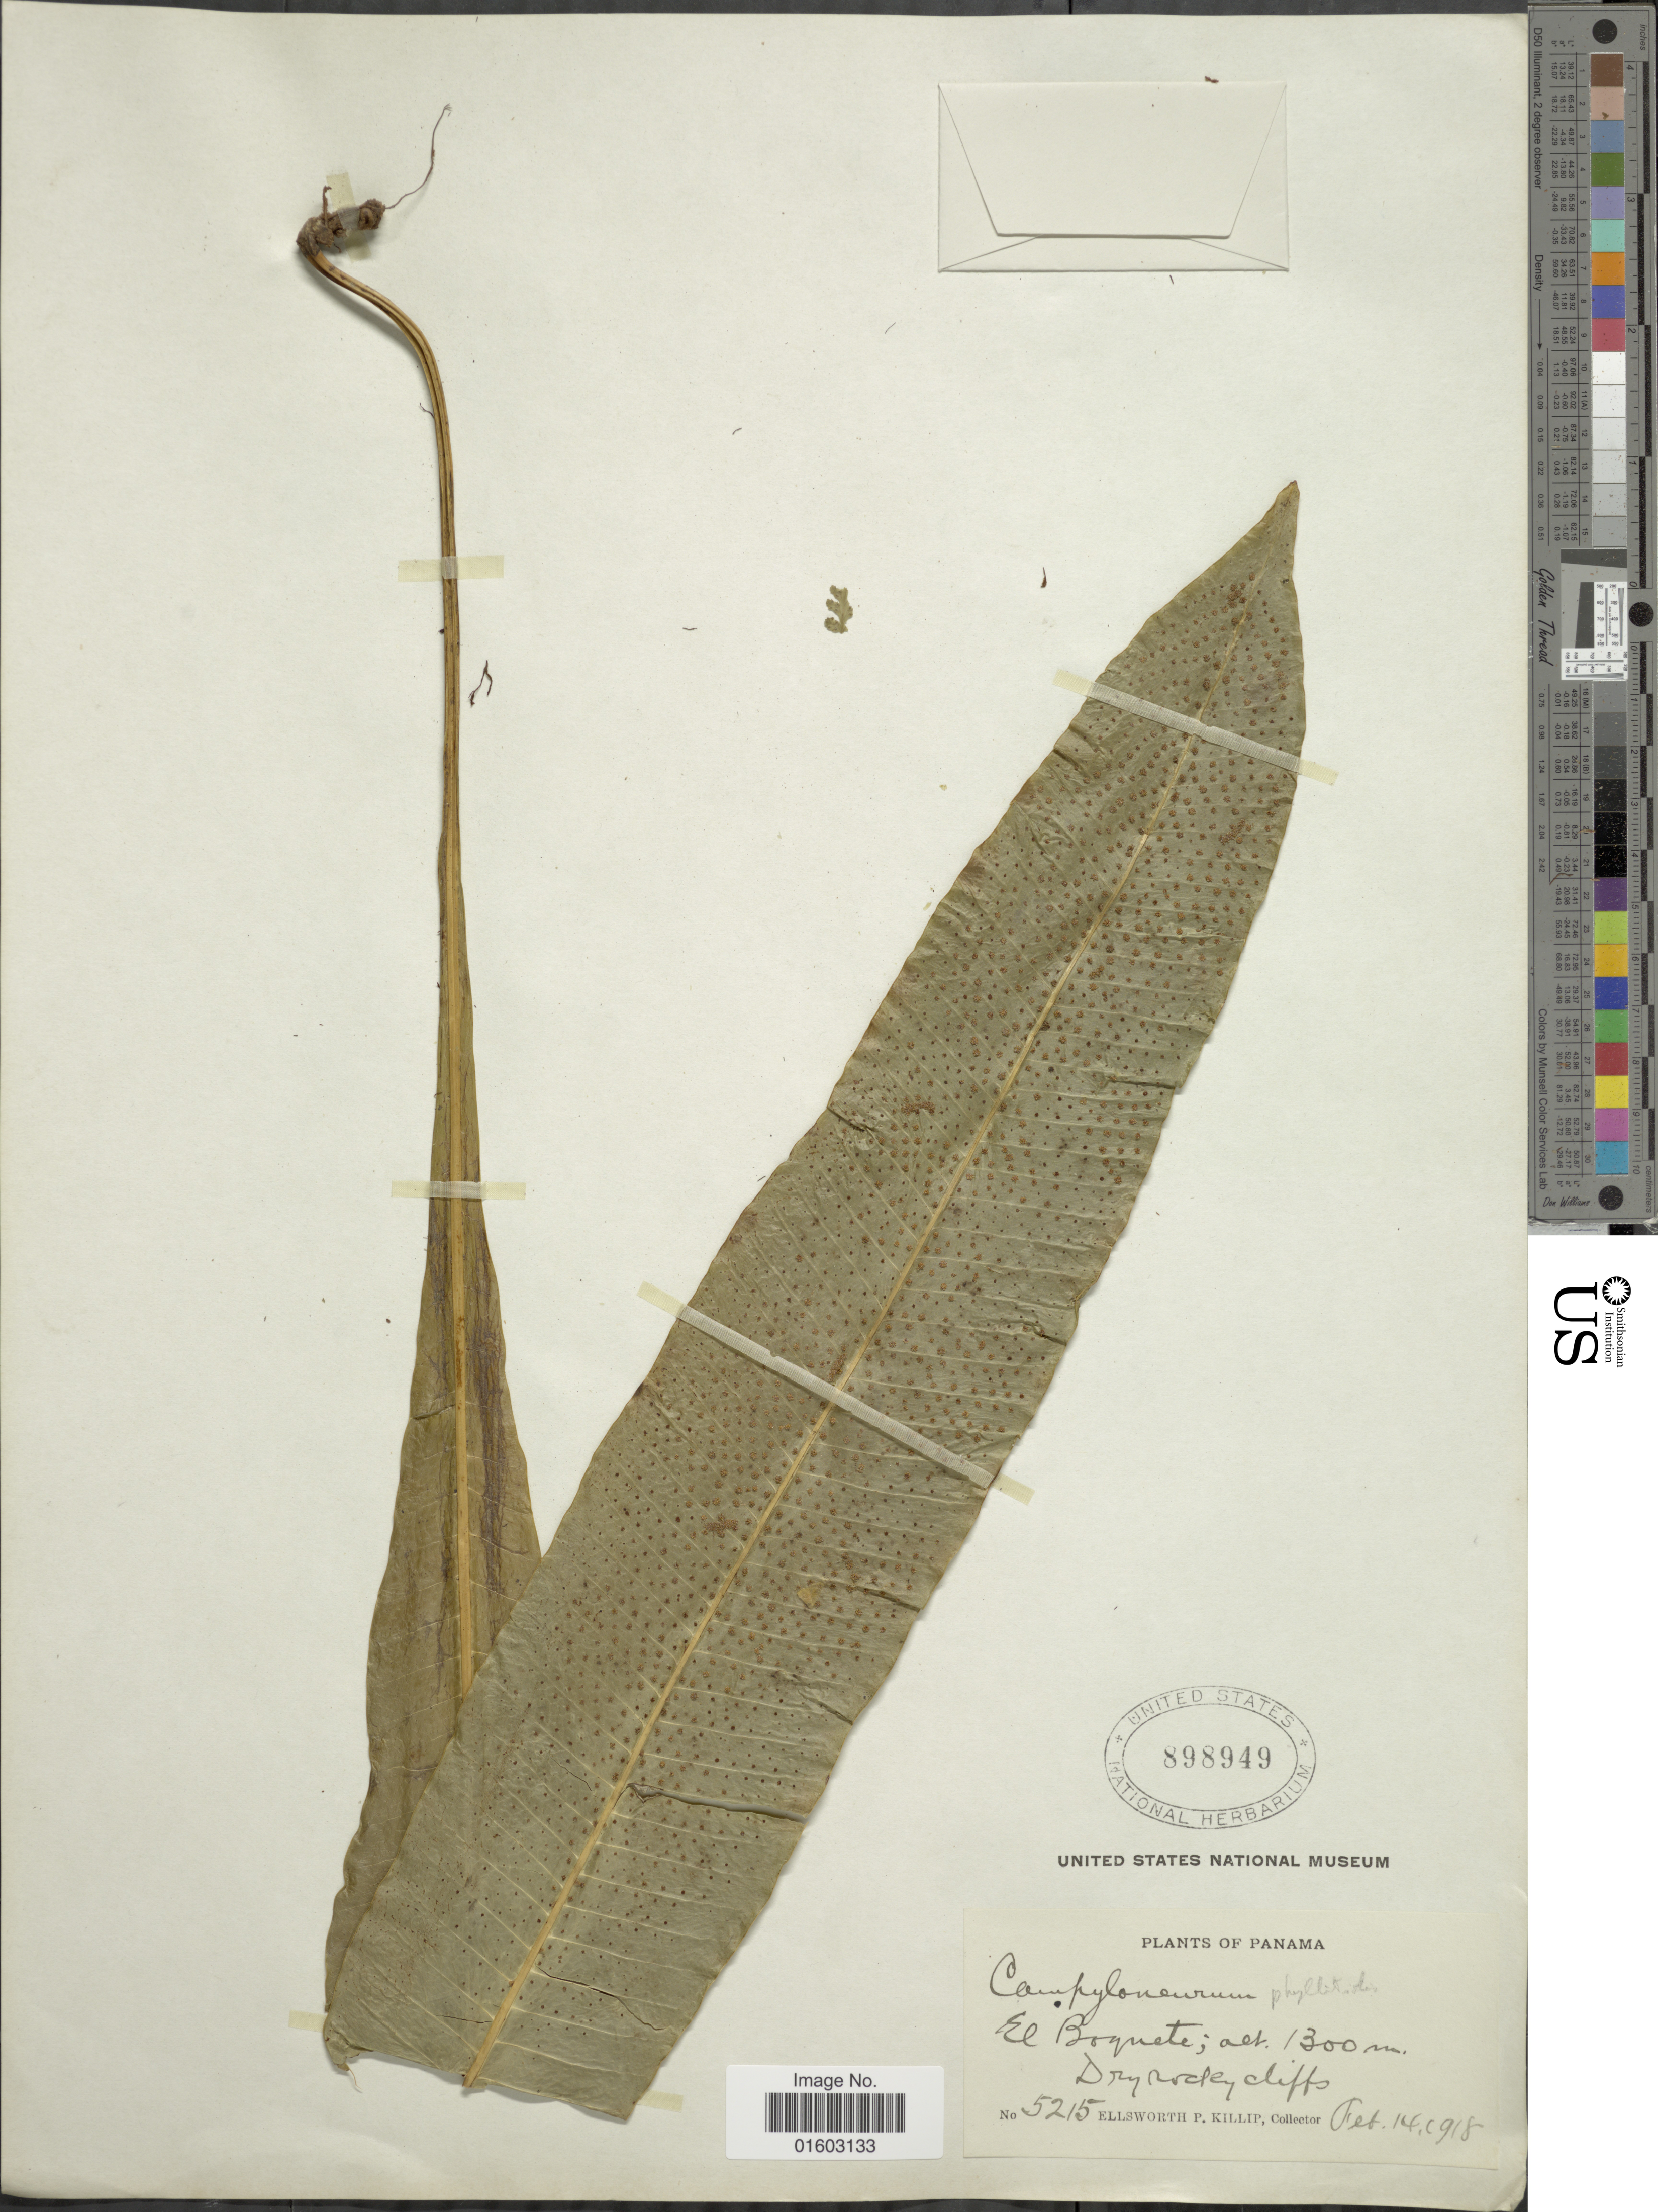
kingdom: Plantae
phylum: Tracheophyta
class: Polypodiopsida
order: Polypodiales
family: Polypodiaceae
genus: Campyloneurum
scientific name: Campyloneurum phyllitidis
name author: (L.) C. Presl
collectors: E. P. Killip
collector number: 5215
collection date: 1918-02-14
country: Panama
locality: El Boquete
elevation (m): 130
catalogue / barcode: US 898949